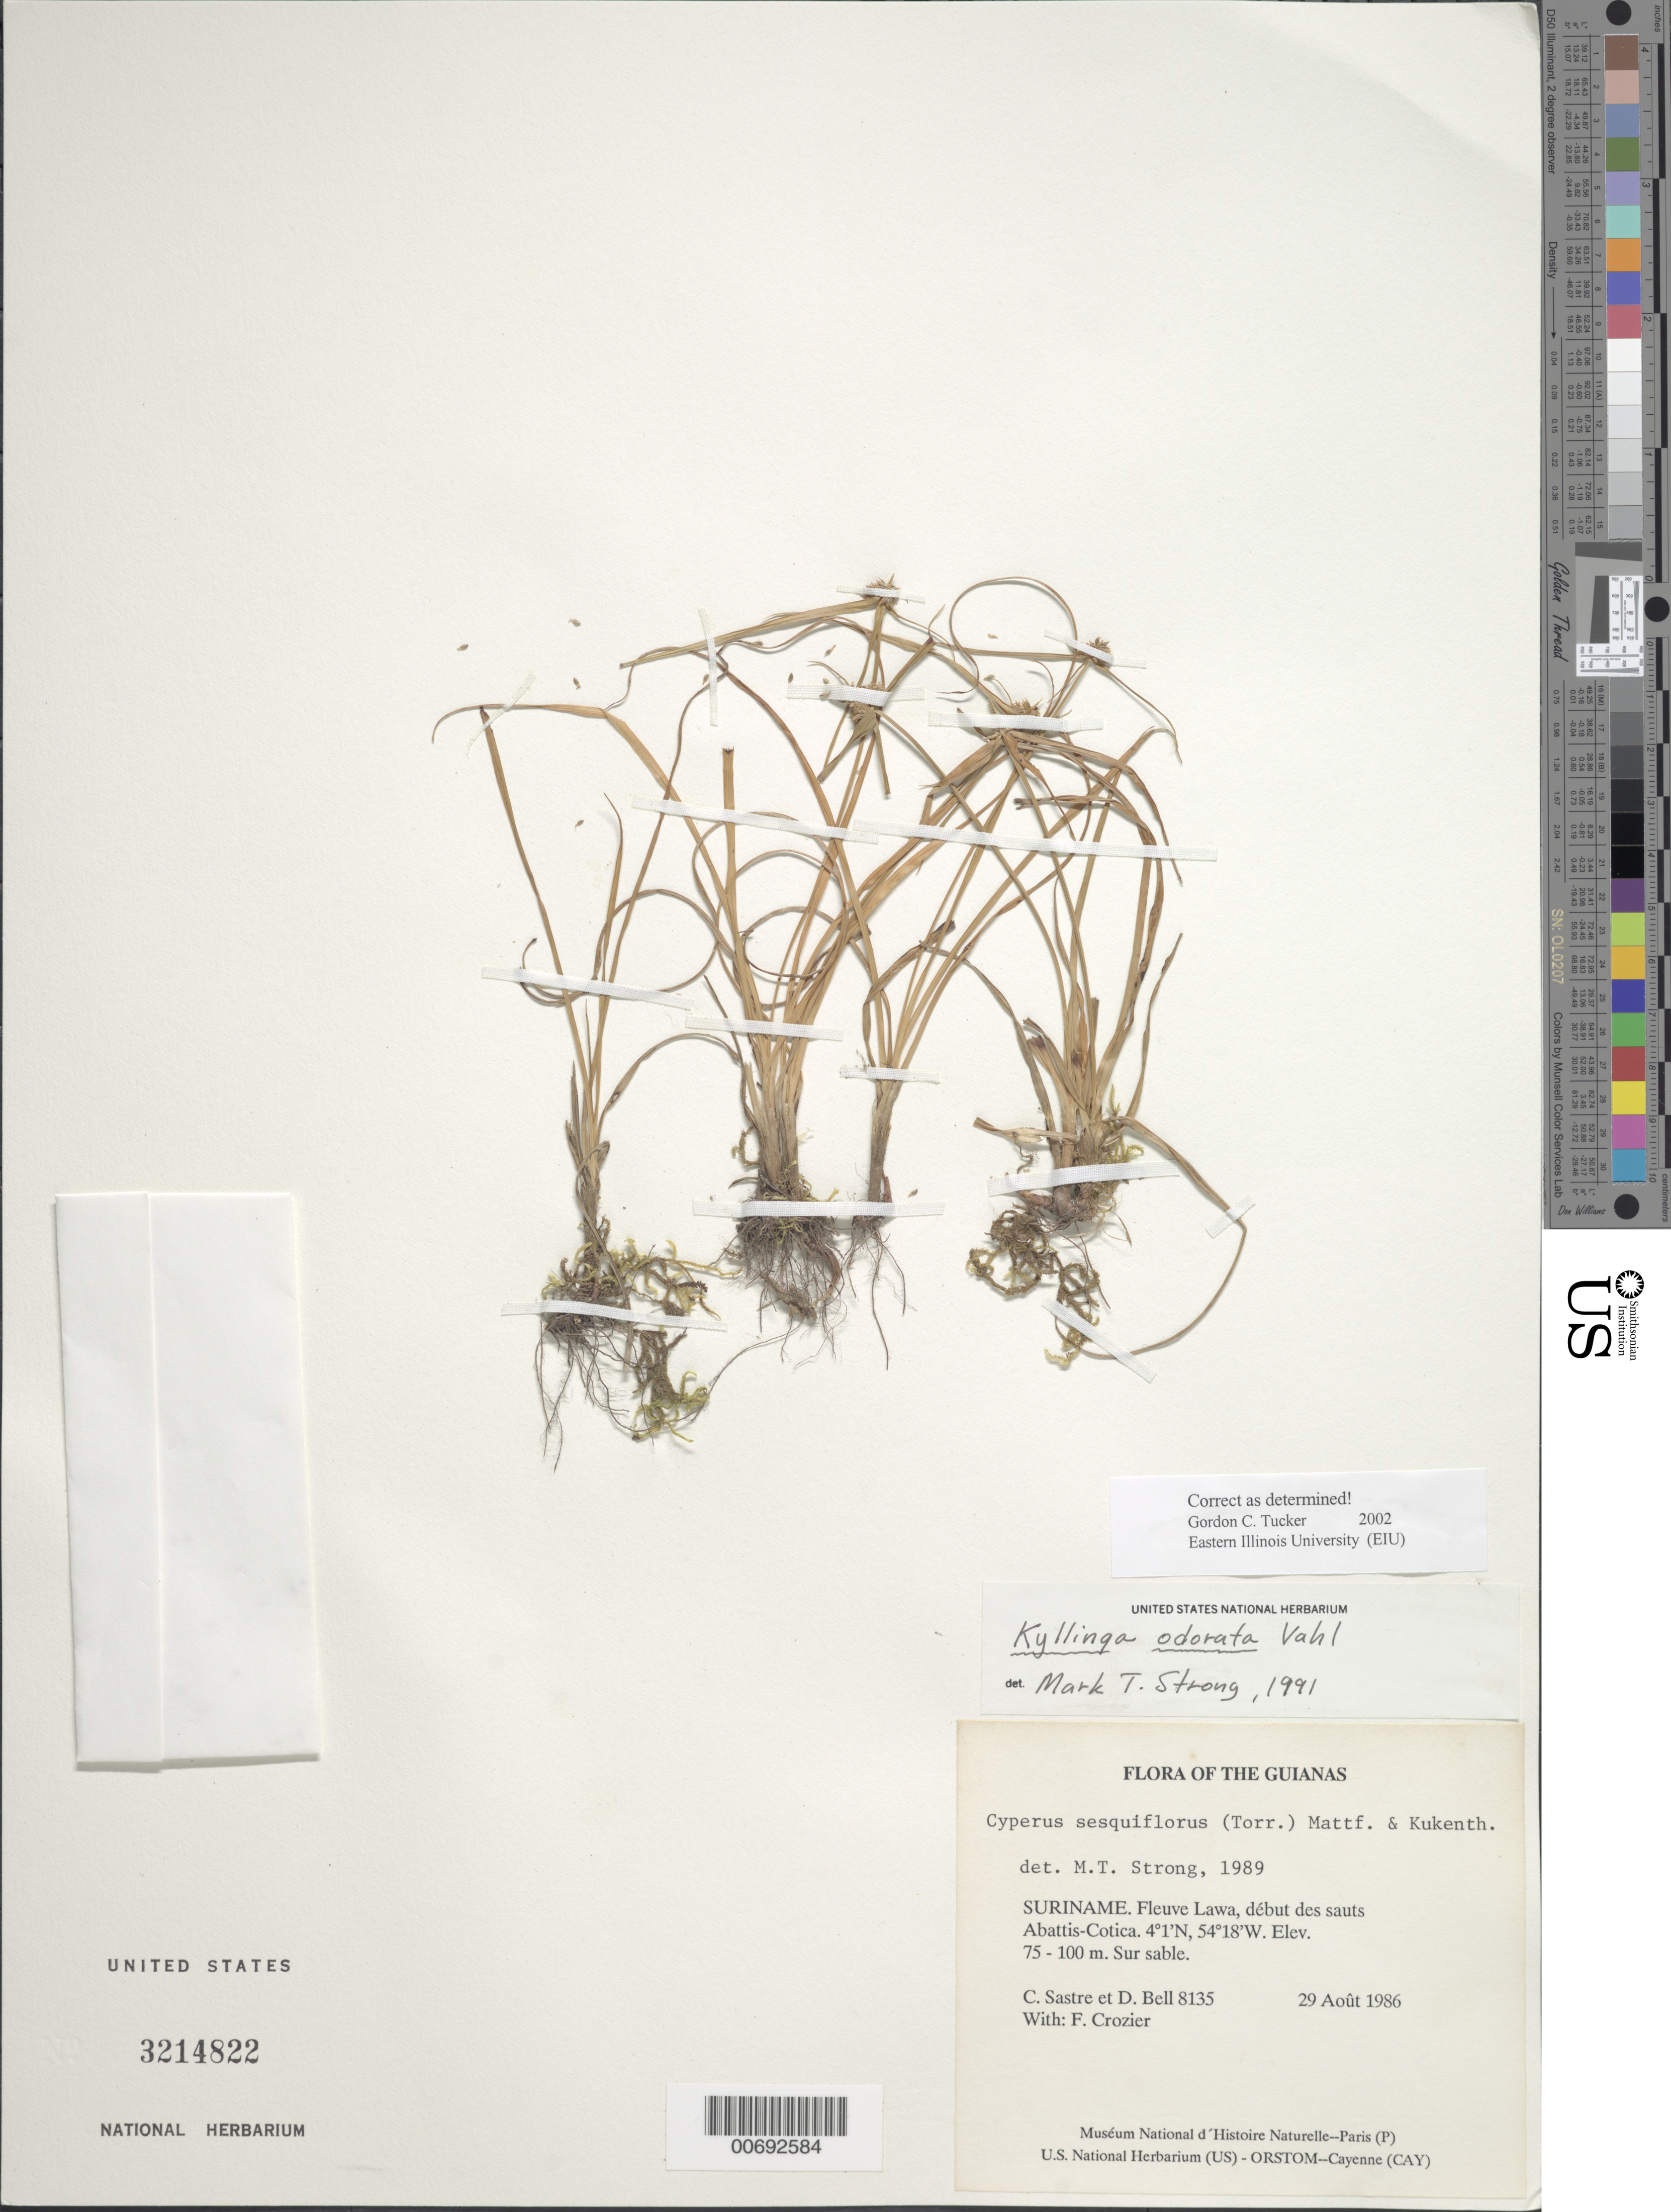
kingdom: Plantae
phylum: Tracheophyta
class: Liliopsida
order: Poales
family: Cyperaceae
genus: Cyperus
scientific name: Cyperus sesquiflorus subsp. sesquiflorus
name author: (Torr.) Mattf. & Kük.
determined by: Strong, M. T., (US), Smithsonian Institution - National Museum of Natural History (UNITED STATES)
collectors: C. H. L. Sastre, D. A. Bell & F. Crozier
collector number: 8135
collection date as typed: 29 August 1986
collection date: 1986-08-29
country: Suriname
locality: Fleuve Lawa, début des sauts Abattis-Cotica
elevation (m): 75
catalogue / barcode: US 3214822